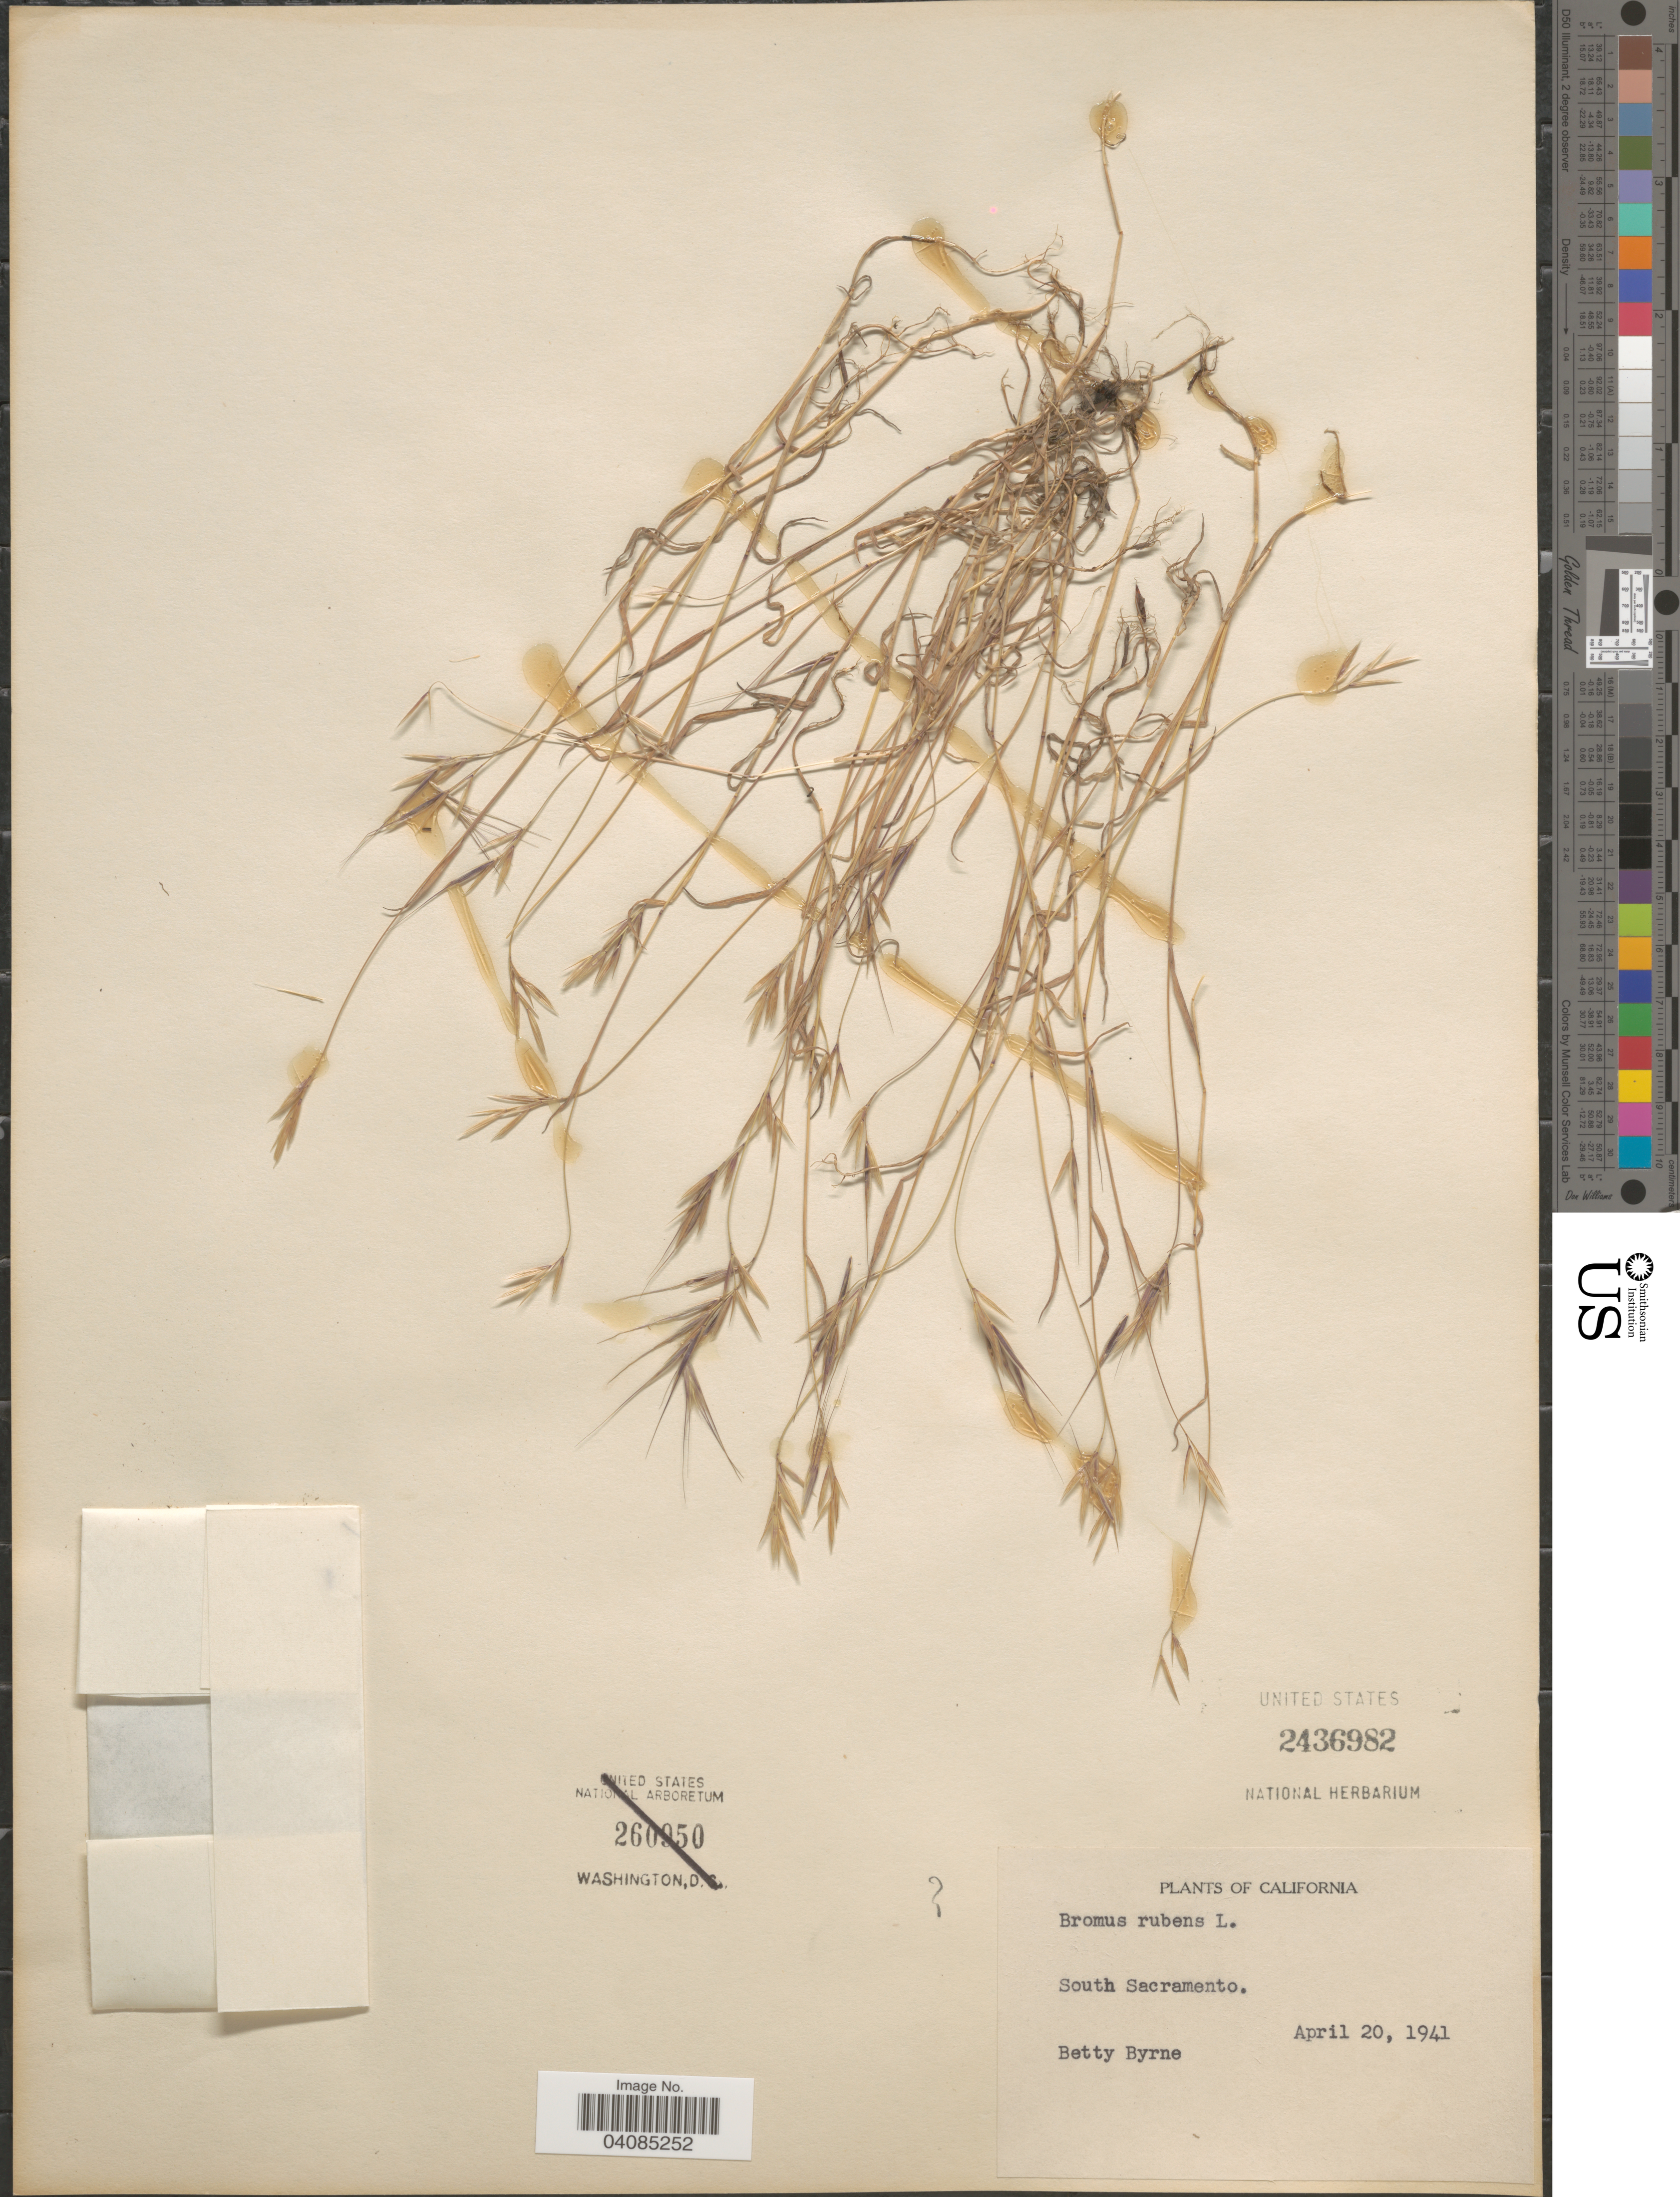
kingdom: Plantae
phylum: Tracheophyta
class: Liliopsida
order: Poales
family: Poaceae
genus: Bromus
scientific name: Bromus rubens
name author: L.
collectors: B. Byrne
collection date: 1941-04-20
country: United States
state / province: California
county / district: Sacramento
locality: South Sacramento.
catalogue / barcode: US 2436982